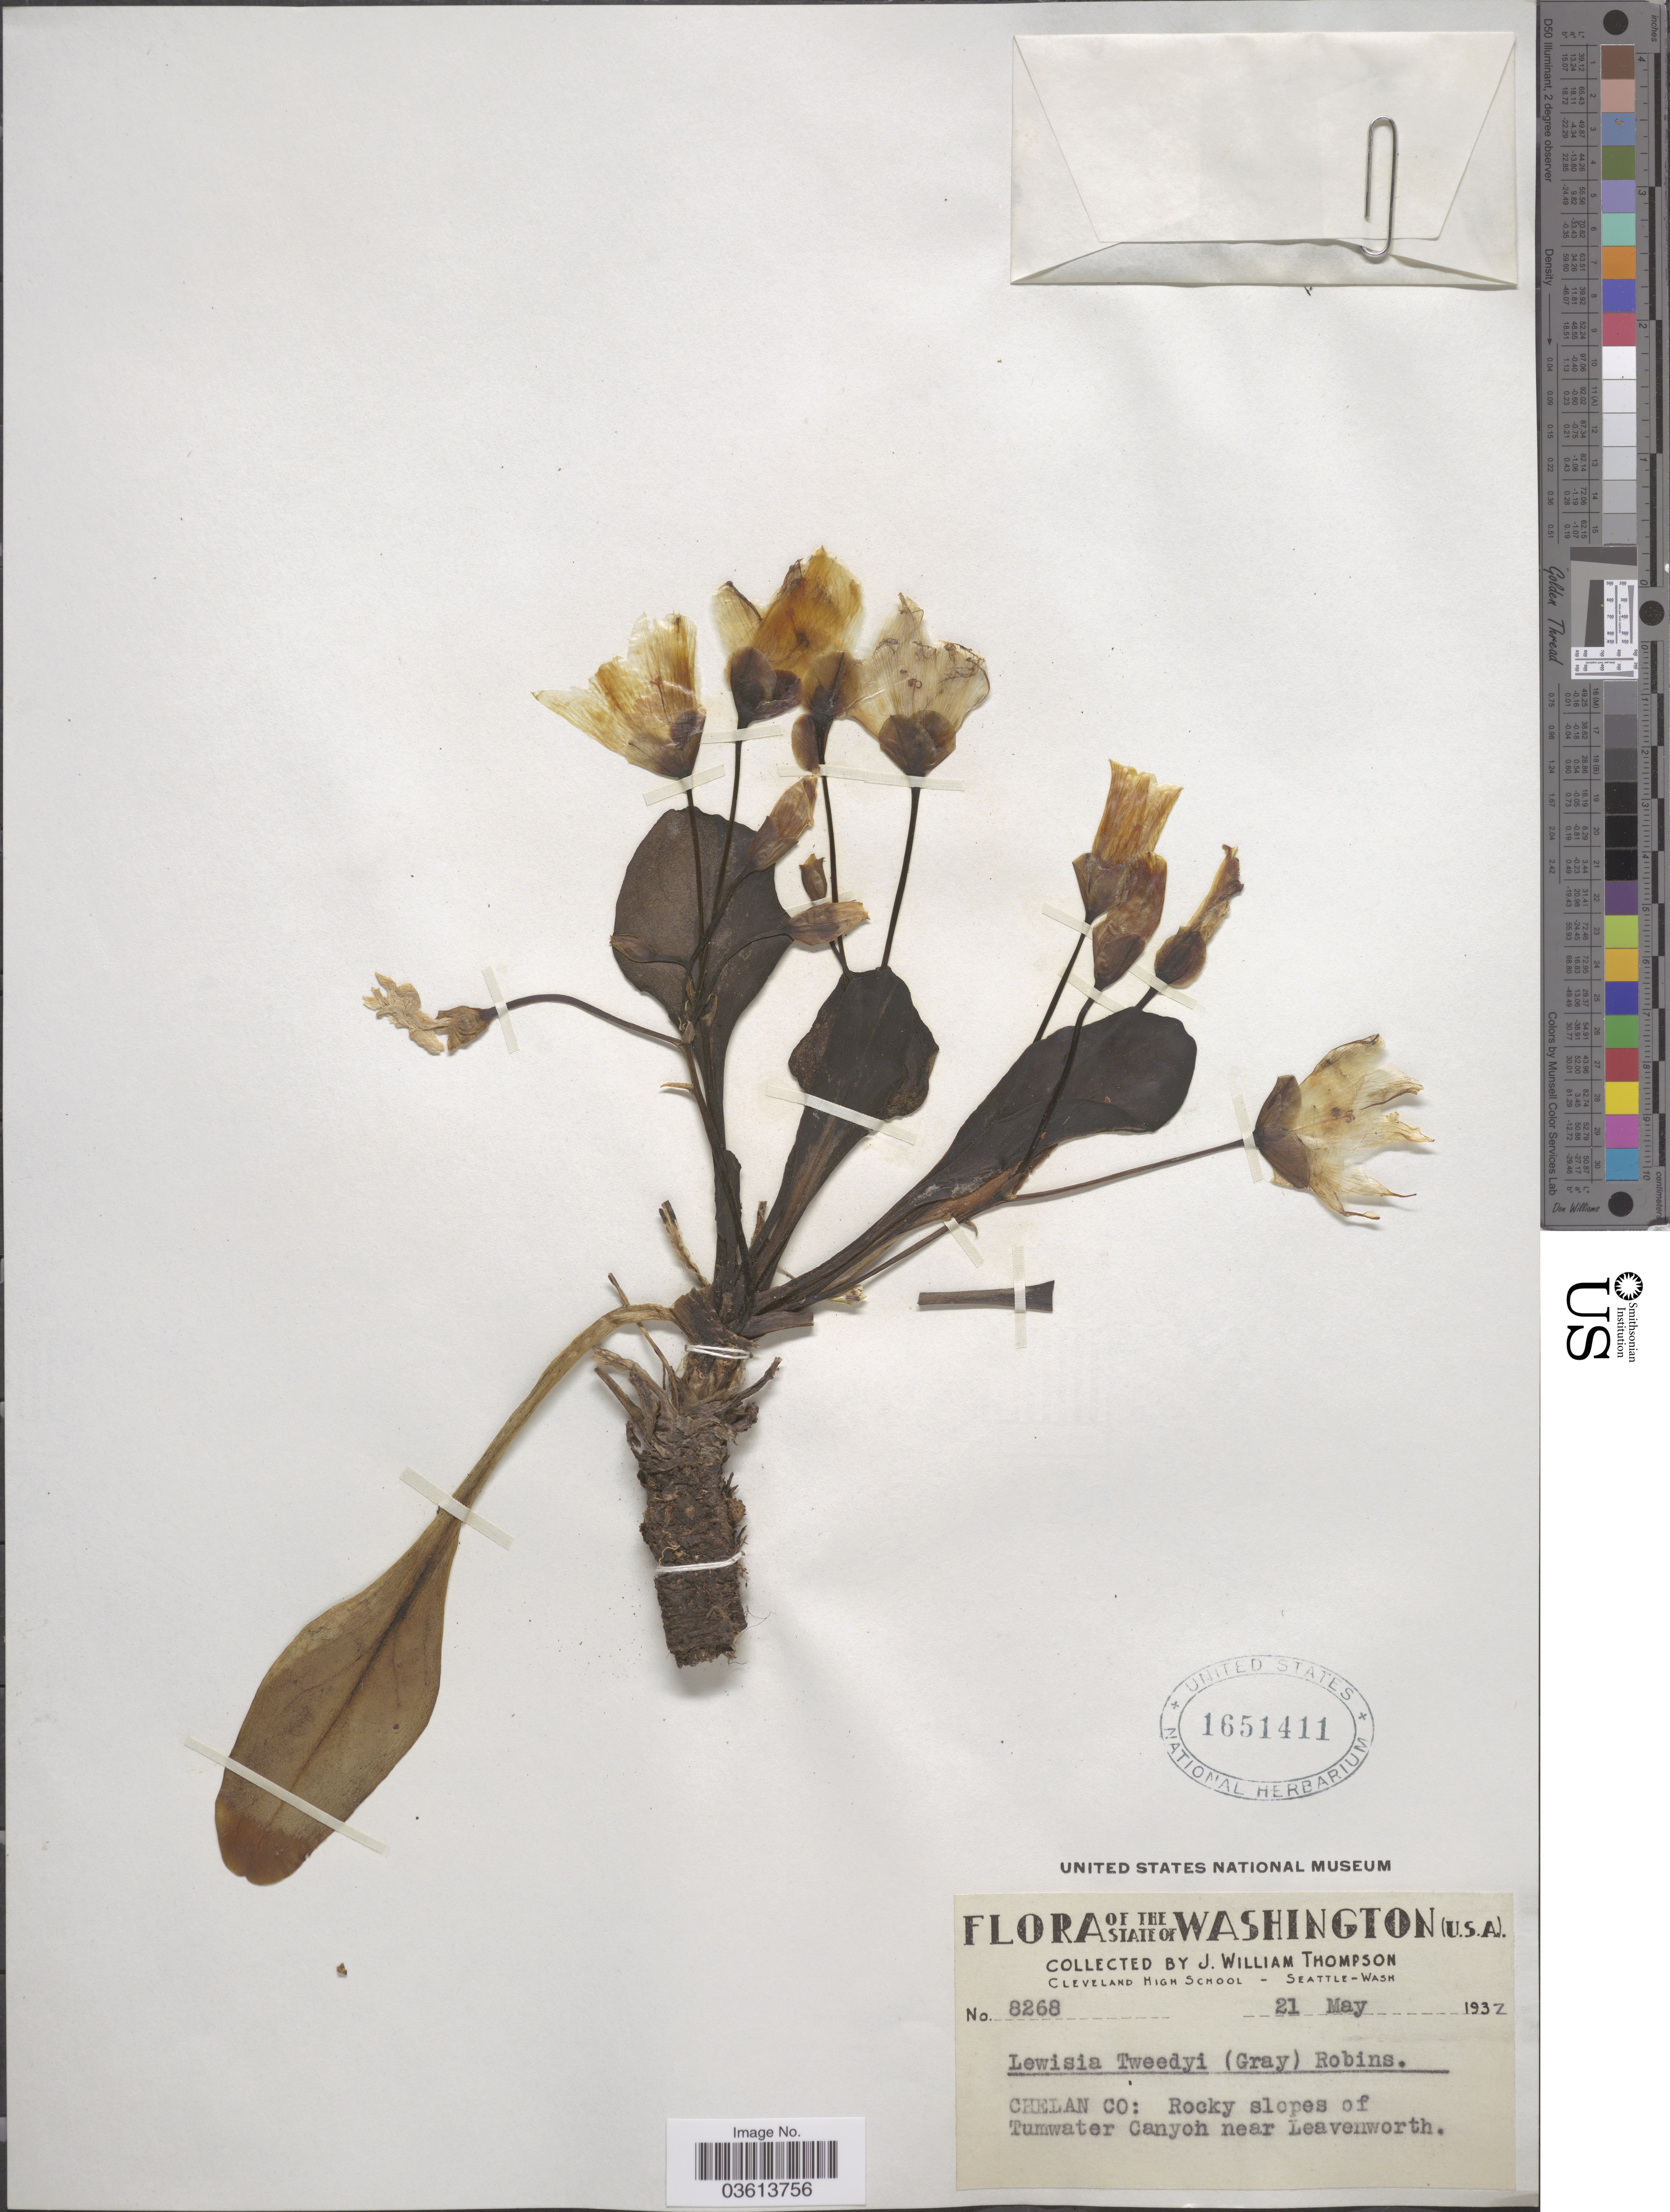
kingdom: Plantae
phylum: Tracheophyta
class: Magnoliopsida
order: Caryophyllales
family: Montiaceae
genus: Lewisiopsis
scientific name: Lewisiopsis tweedyi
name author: (A. Gray) Govaerts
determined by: Strong, Mark T., (BOT), Smithsonian Institution - National Museum of Natural History (UNITED STATES)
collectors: J. W. Thompson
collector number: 8268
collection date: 1937-05-21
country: United States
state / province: Washington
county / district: Chelan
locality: Chelan Co: Rocky slopes of Tumwater Canyon near Leavenworth.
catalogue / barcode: US 1651411